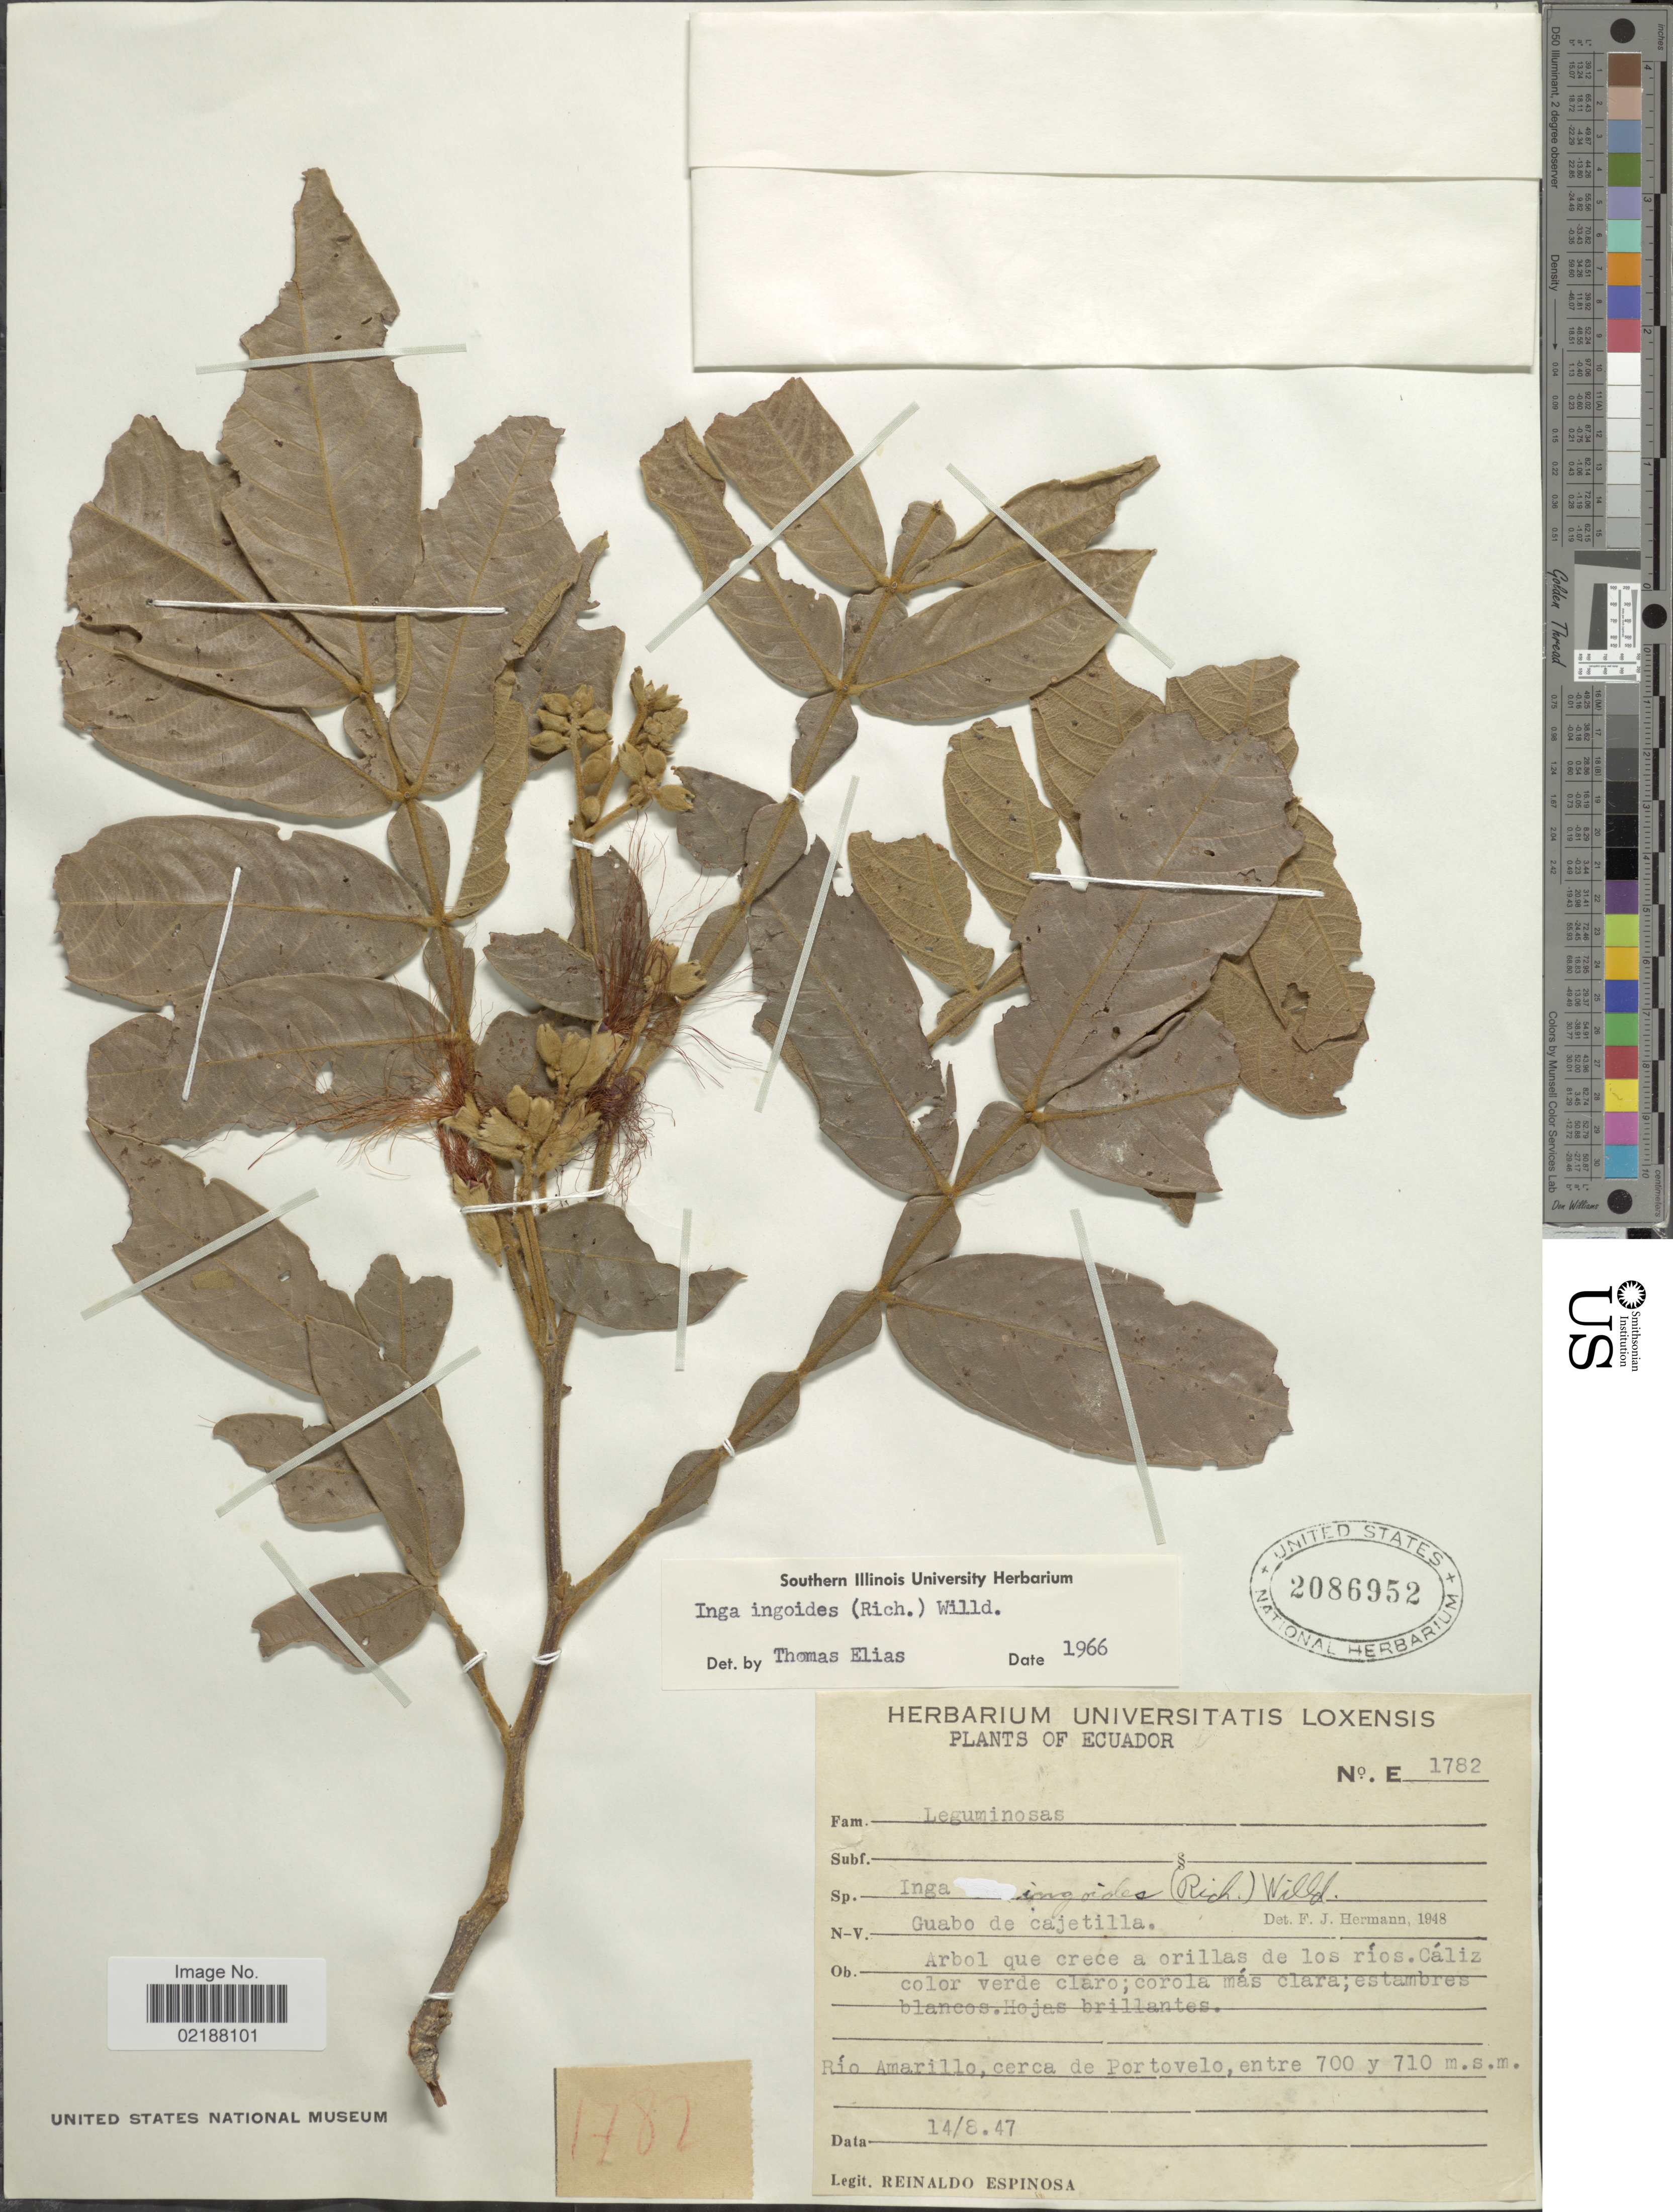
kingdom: Plantae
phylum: Tracheophyta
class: Magnoliopsida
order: Fabales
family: Fabaceae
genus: Inga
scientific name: Inga ingoides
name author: (Rich.) Willd.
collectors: R. Espinosa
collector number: E1782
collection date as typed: Transcribed d/m/y: 14/8/47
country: Ecuador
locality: Río Amarillo, cerca de Portovelo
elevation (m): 700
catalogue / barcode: US 2086952